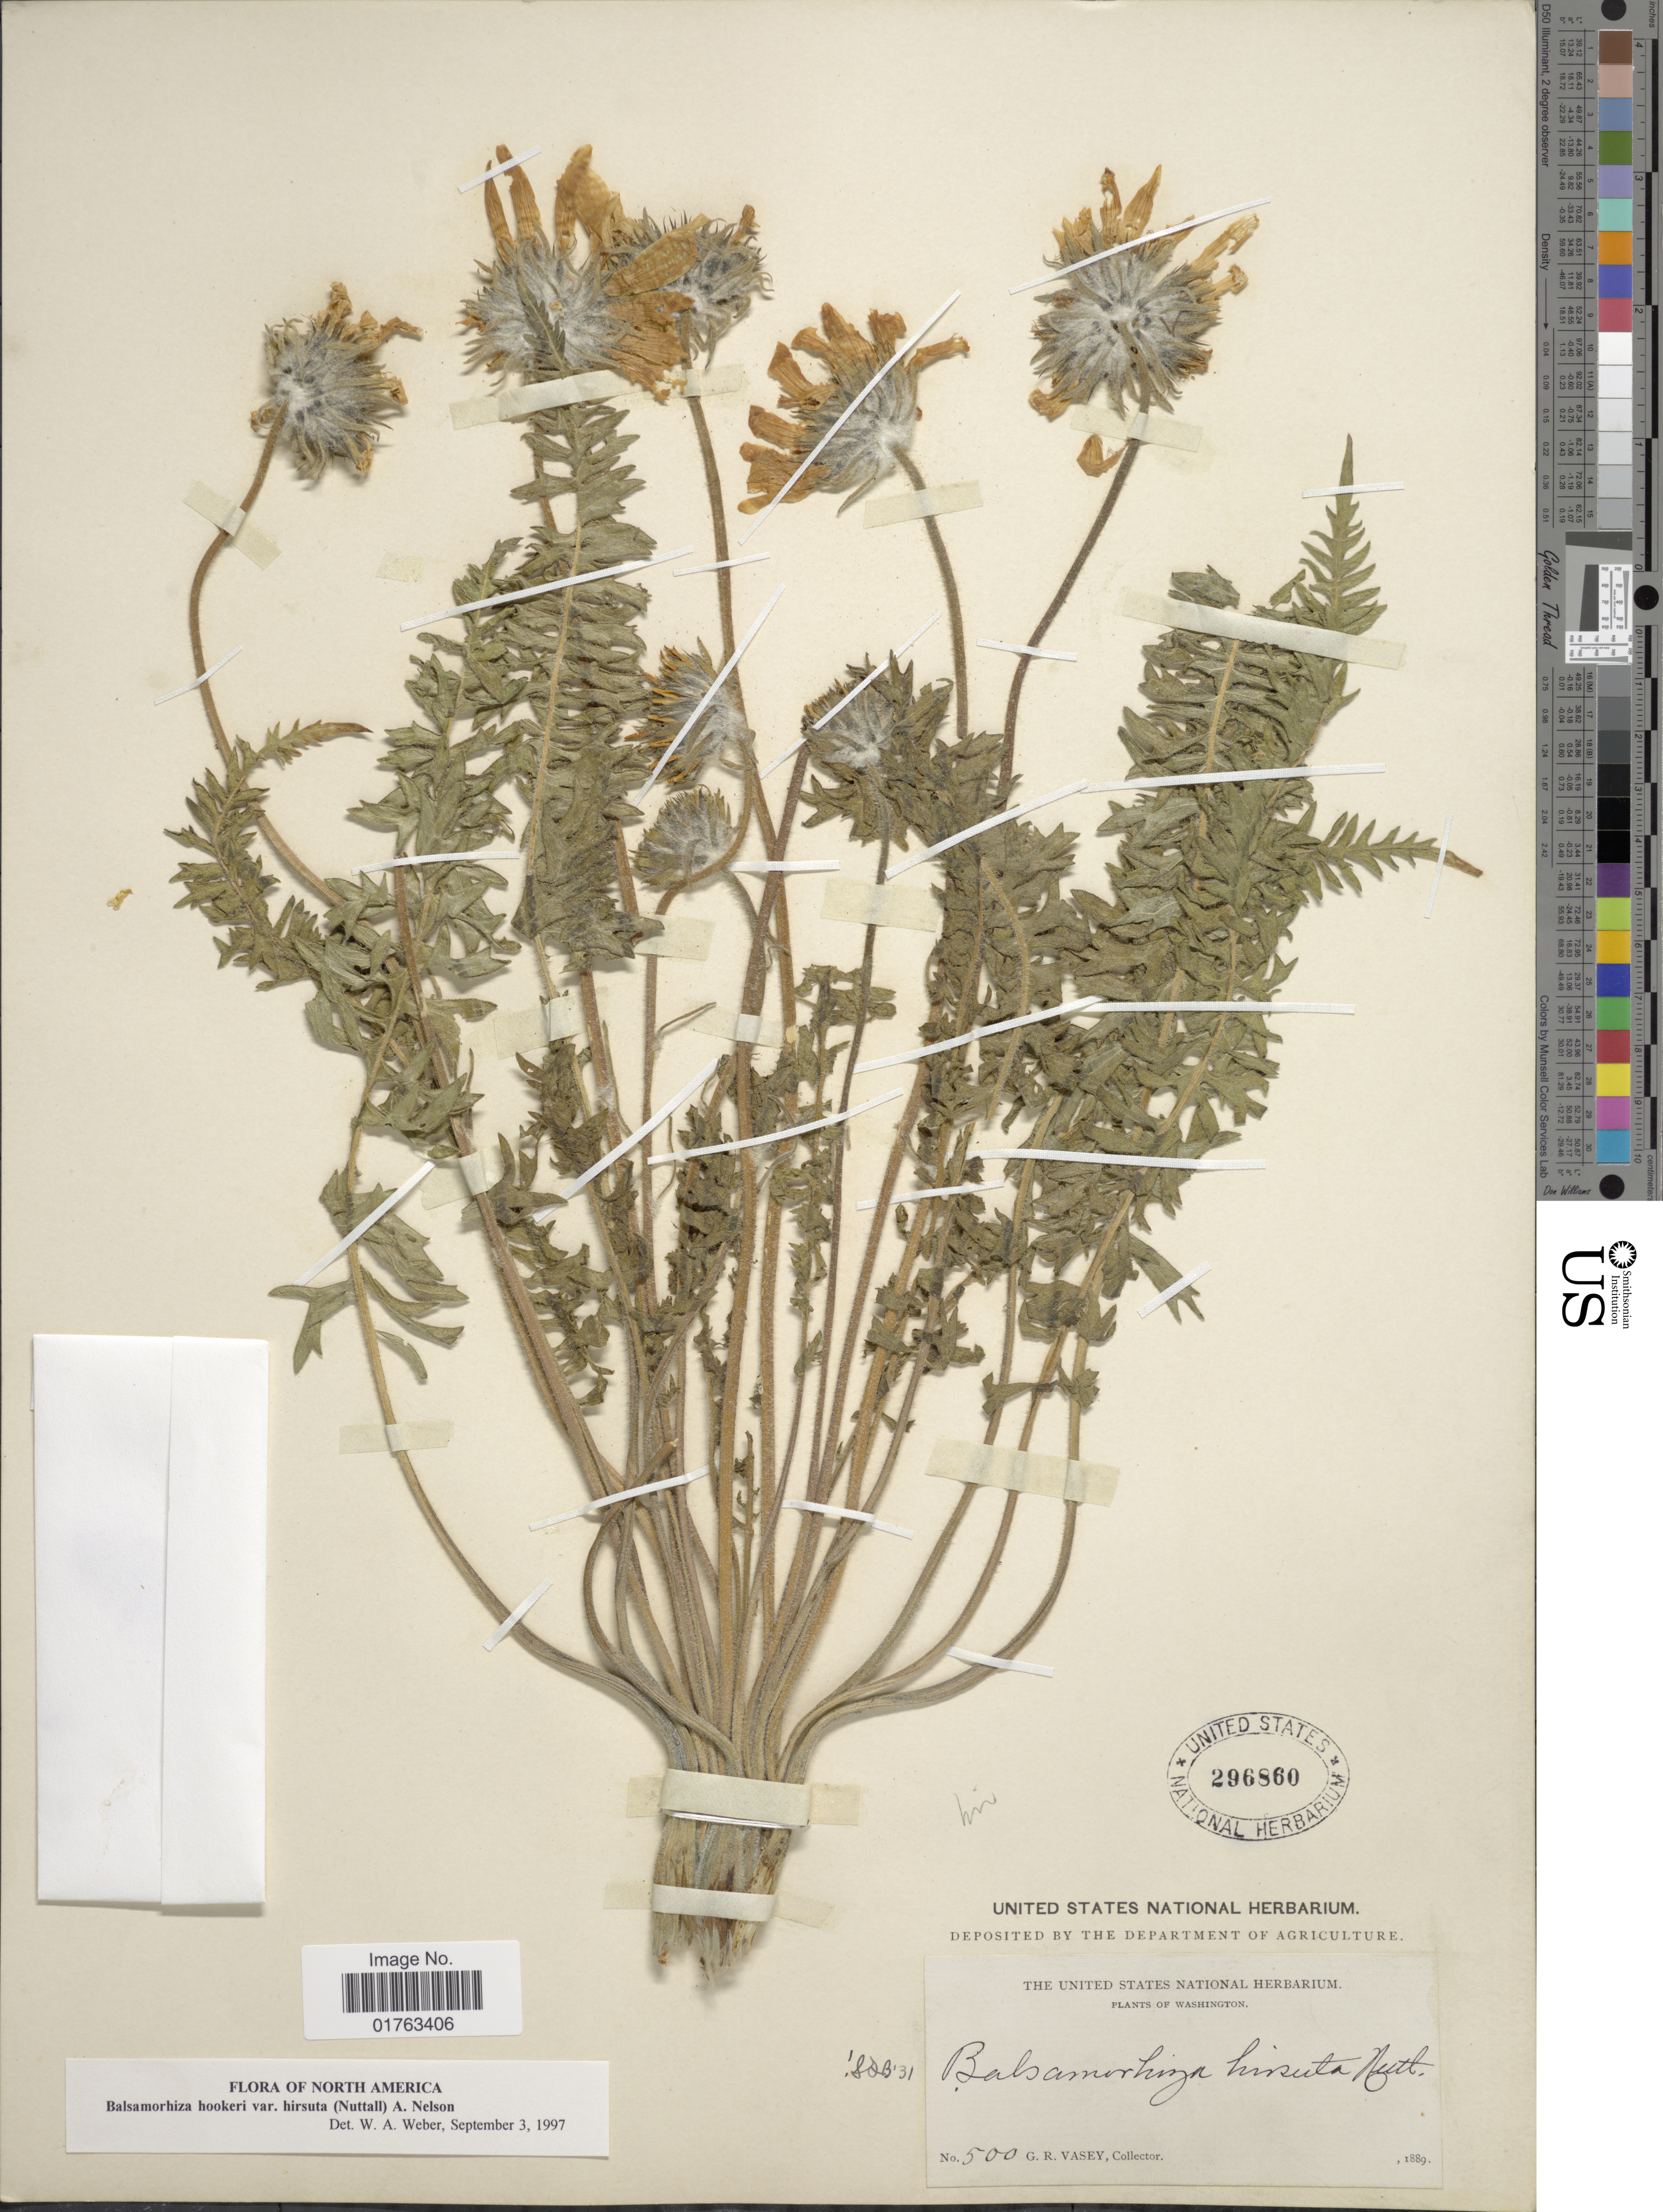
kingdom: Plantae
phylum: Tracheophyta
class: Magnoliopsida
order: Asterales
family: Asteraceae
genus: Balsamorhiza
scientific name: Balsamorhiza hookeri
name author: Nutt.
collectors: G. R. Vasey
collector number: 500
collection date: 1889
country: United States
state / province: Washington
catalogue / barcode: US 296860